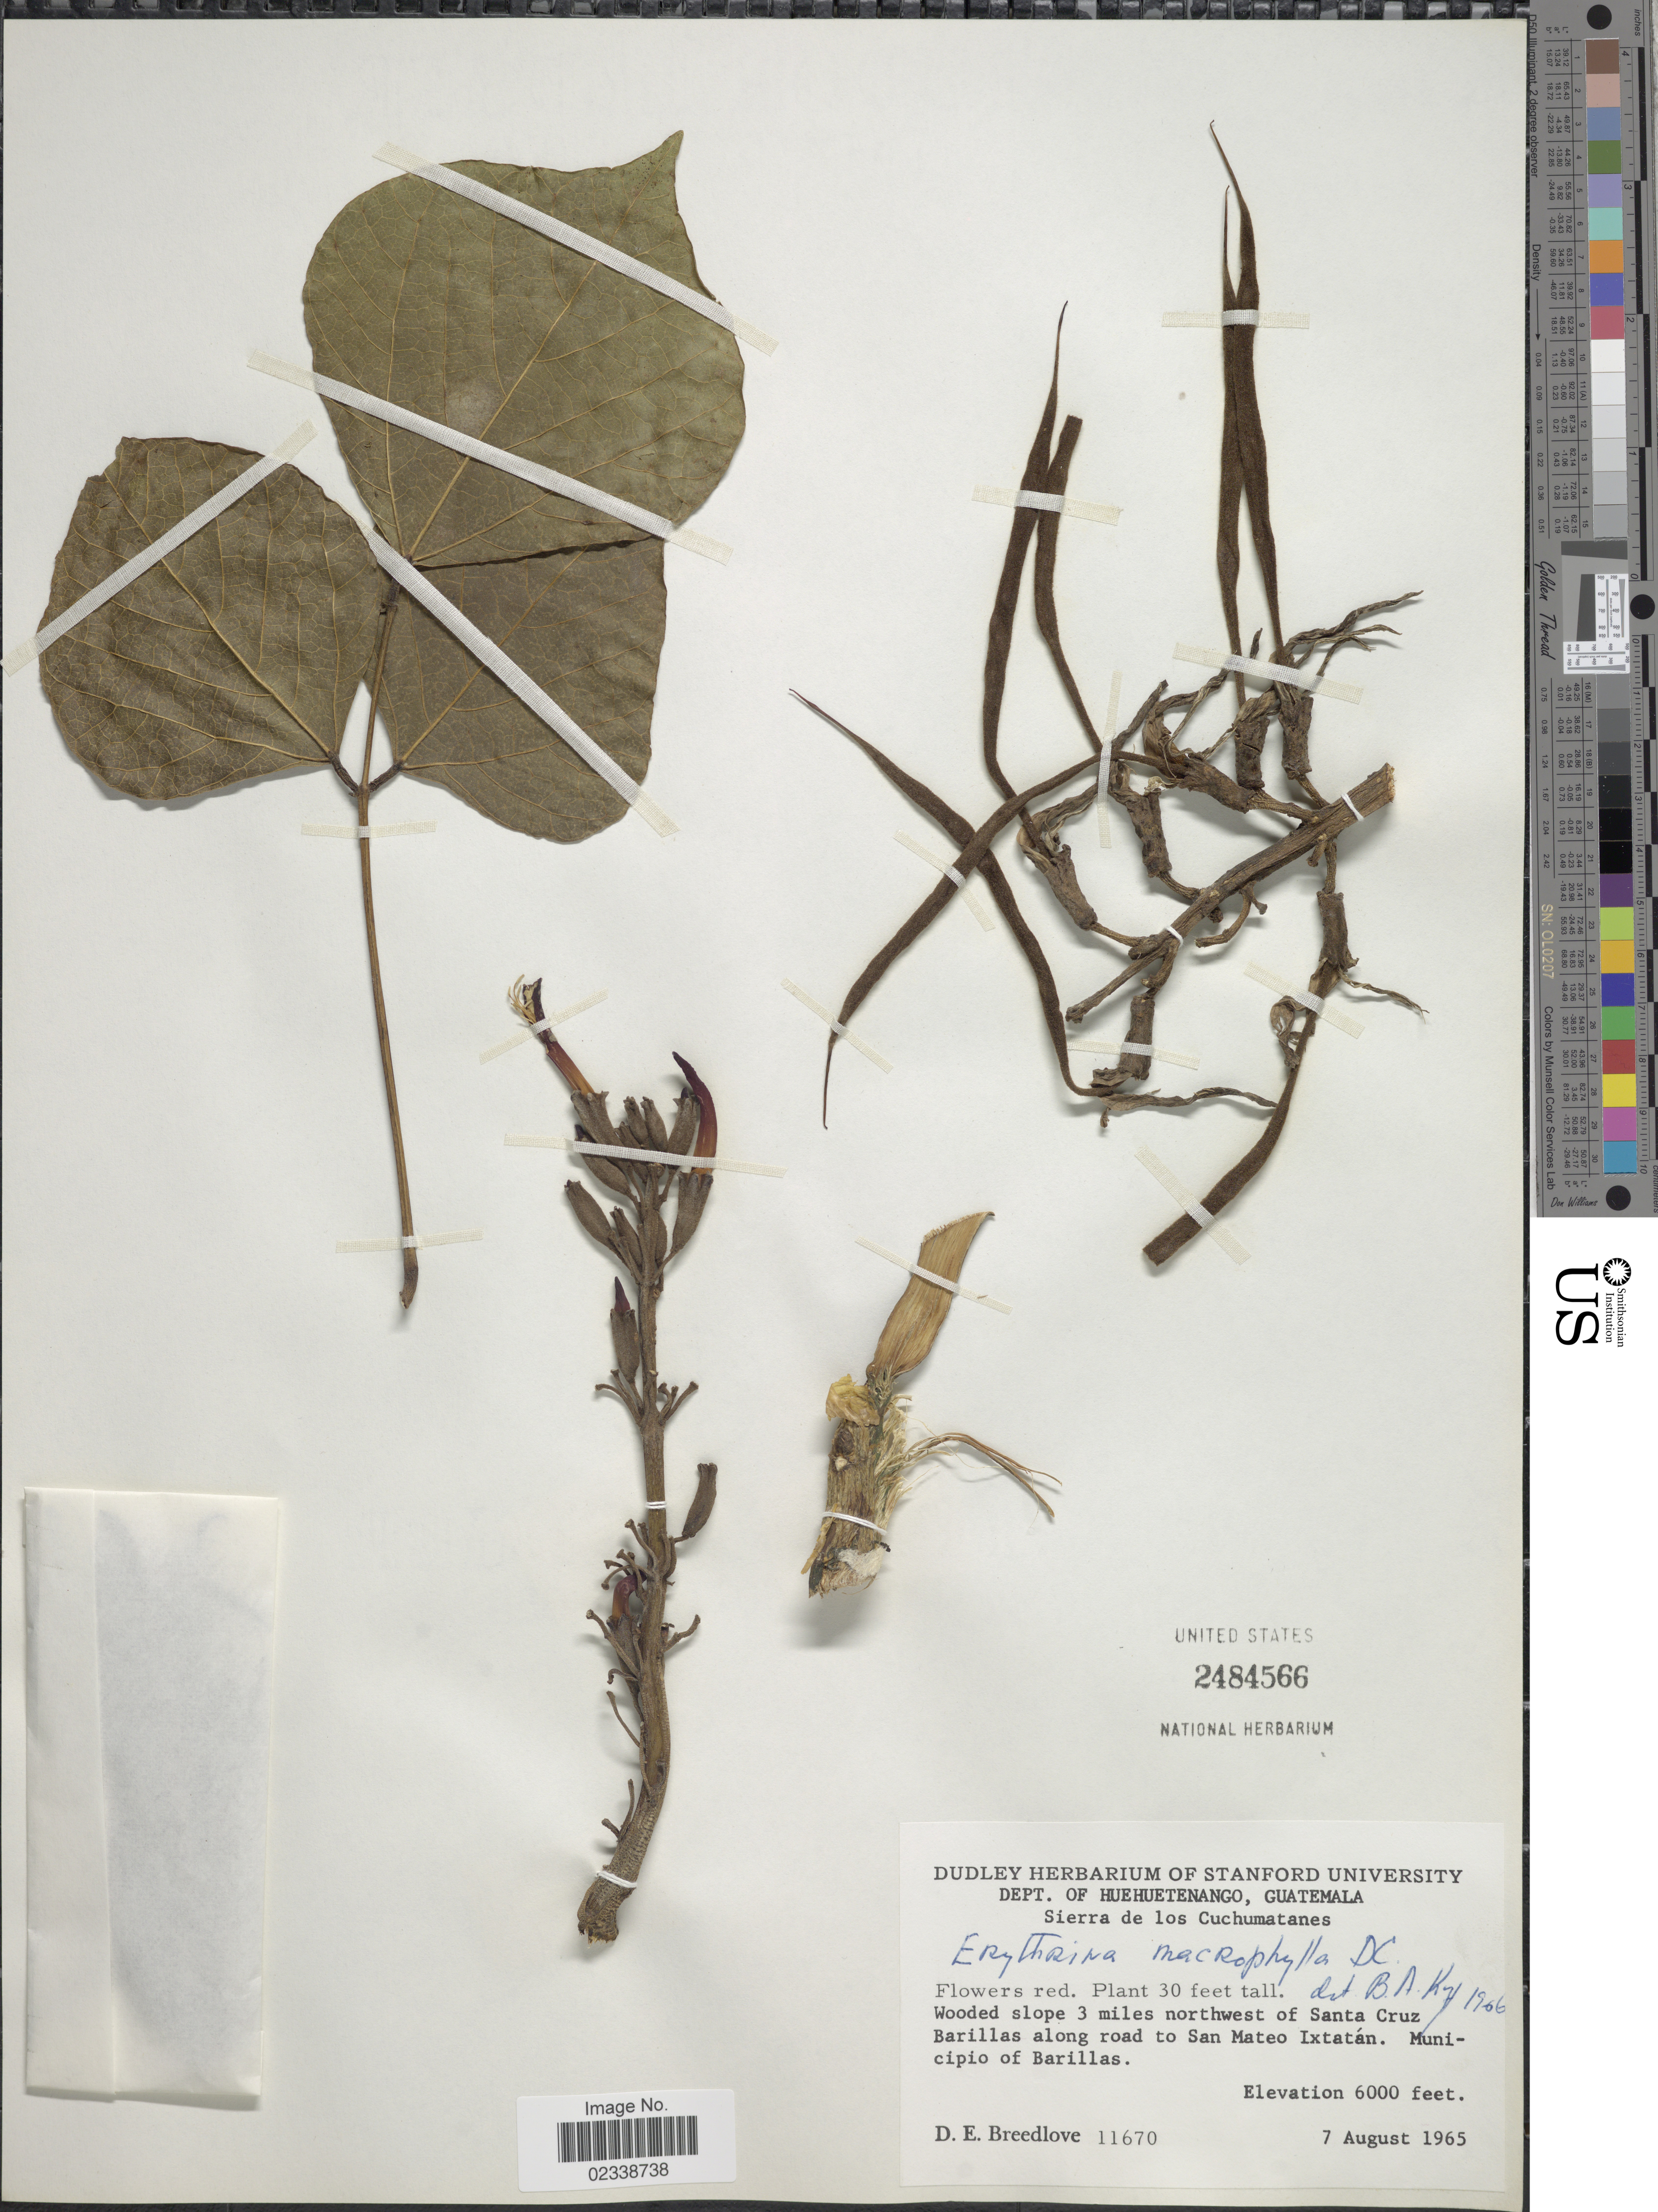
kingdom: Plantae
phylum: Tracheophyta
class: Magnoliopsida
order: Fabales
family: Fabaceae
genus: Erythrina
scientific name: Erythrina macrophylla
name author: DC.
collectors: D. E. Breedlove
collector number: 11670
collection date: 1965-08-07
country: Guatemala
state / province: Huehuetenango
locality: Sierra de los Cuchumatanes, slope 3 miles northwest of Santa Cruz Barillas along road to San Mateo Ixtatan, Municipio of Barillas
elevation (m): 1829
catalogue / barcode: US 2484566